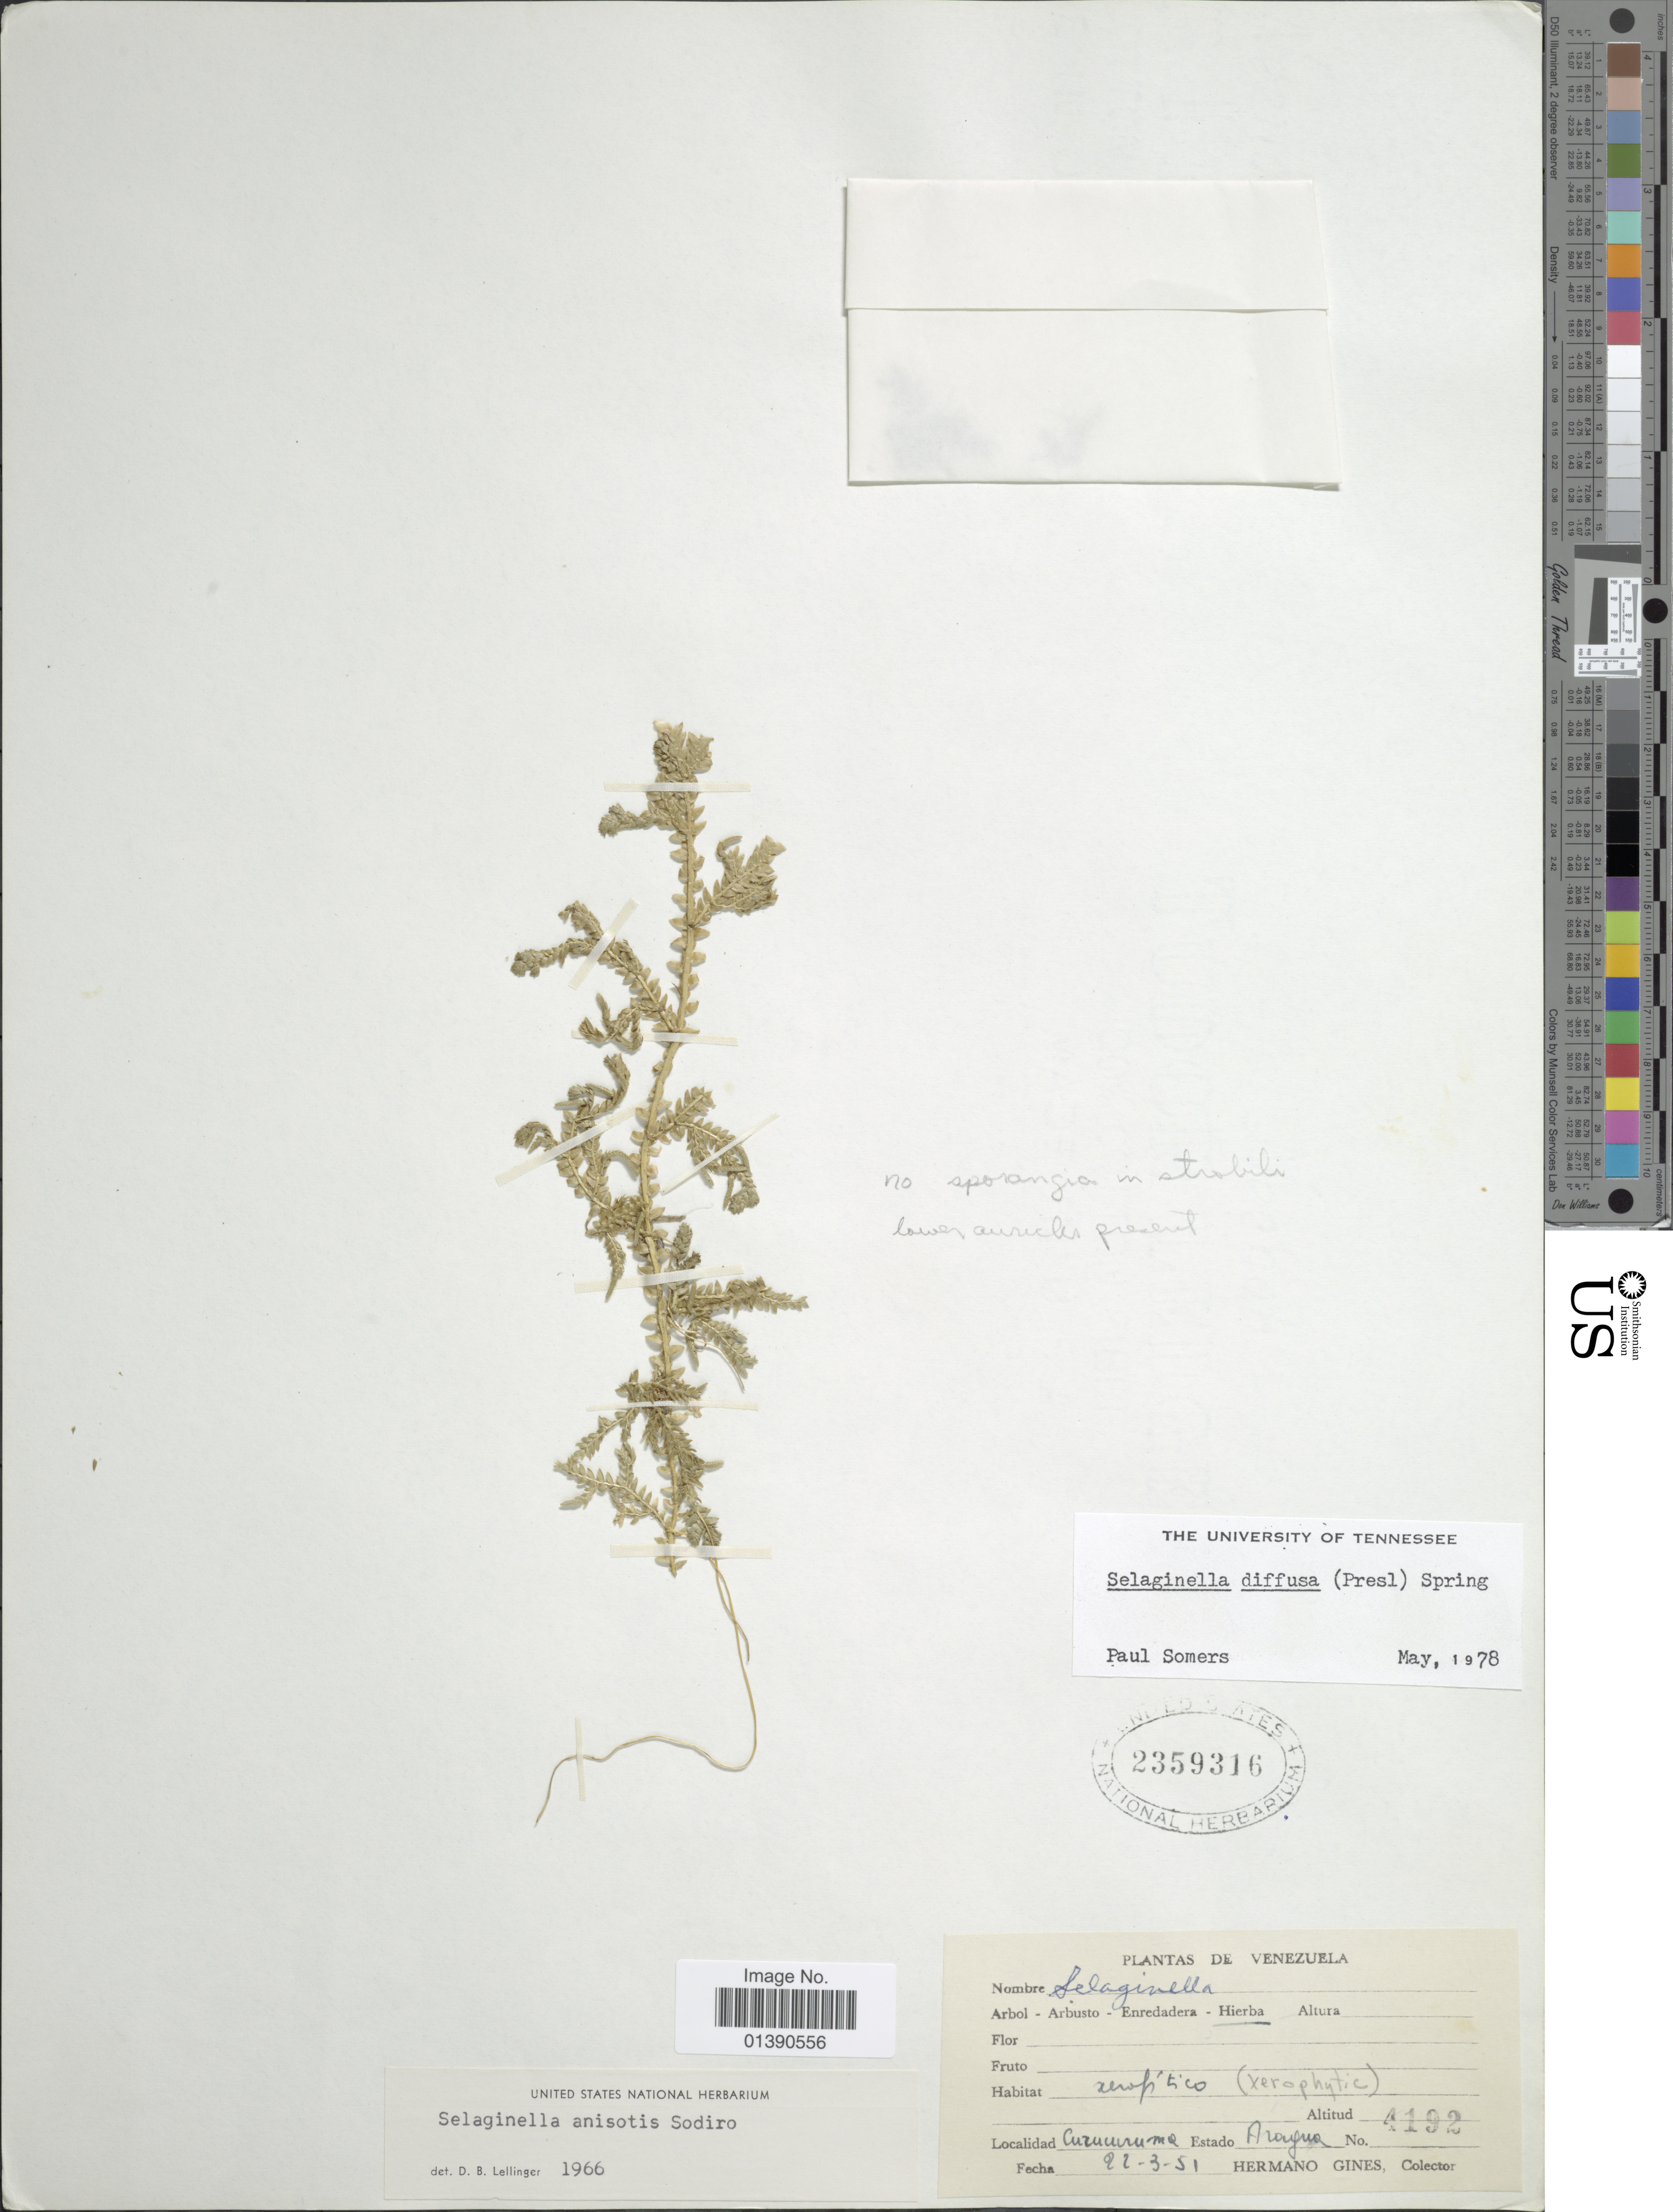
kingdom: Plantae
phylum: Tracheophyta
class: Lycopodiopsida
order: Selaginellales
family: Selaginellaceae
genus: Selaginella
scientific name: Selaginella diffusa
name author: (C. Presl) Spring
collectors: Bro. Gines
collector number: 4192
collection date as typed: Transcribed d/m/y: 22/3/51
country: Venezuela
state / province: Aragua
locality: Curumruma [interpreted]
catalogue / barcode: US 2359316